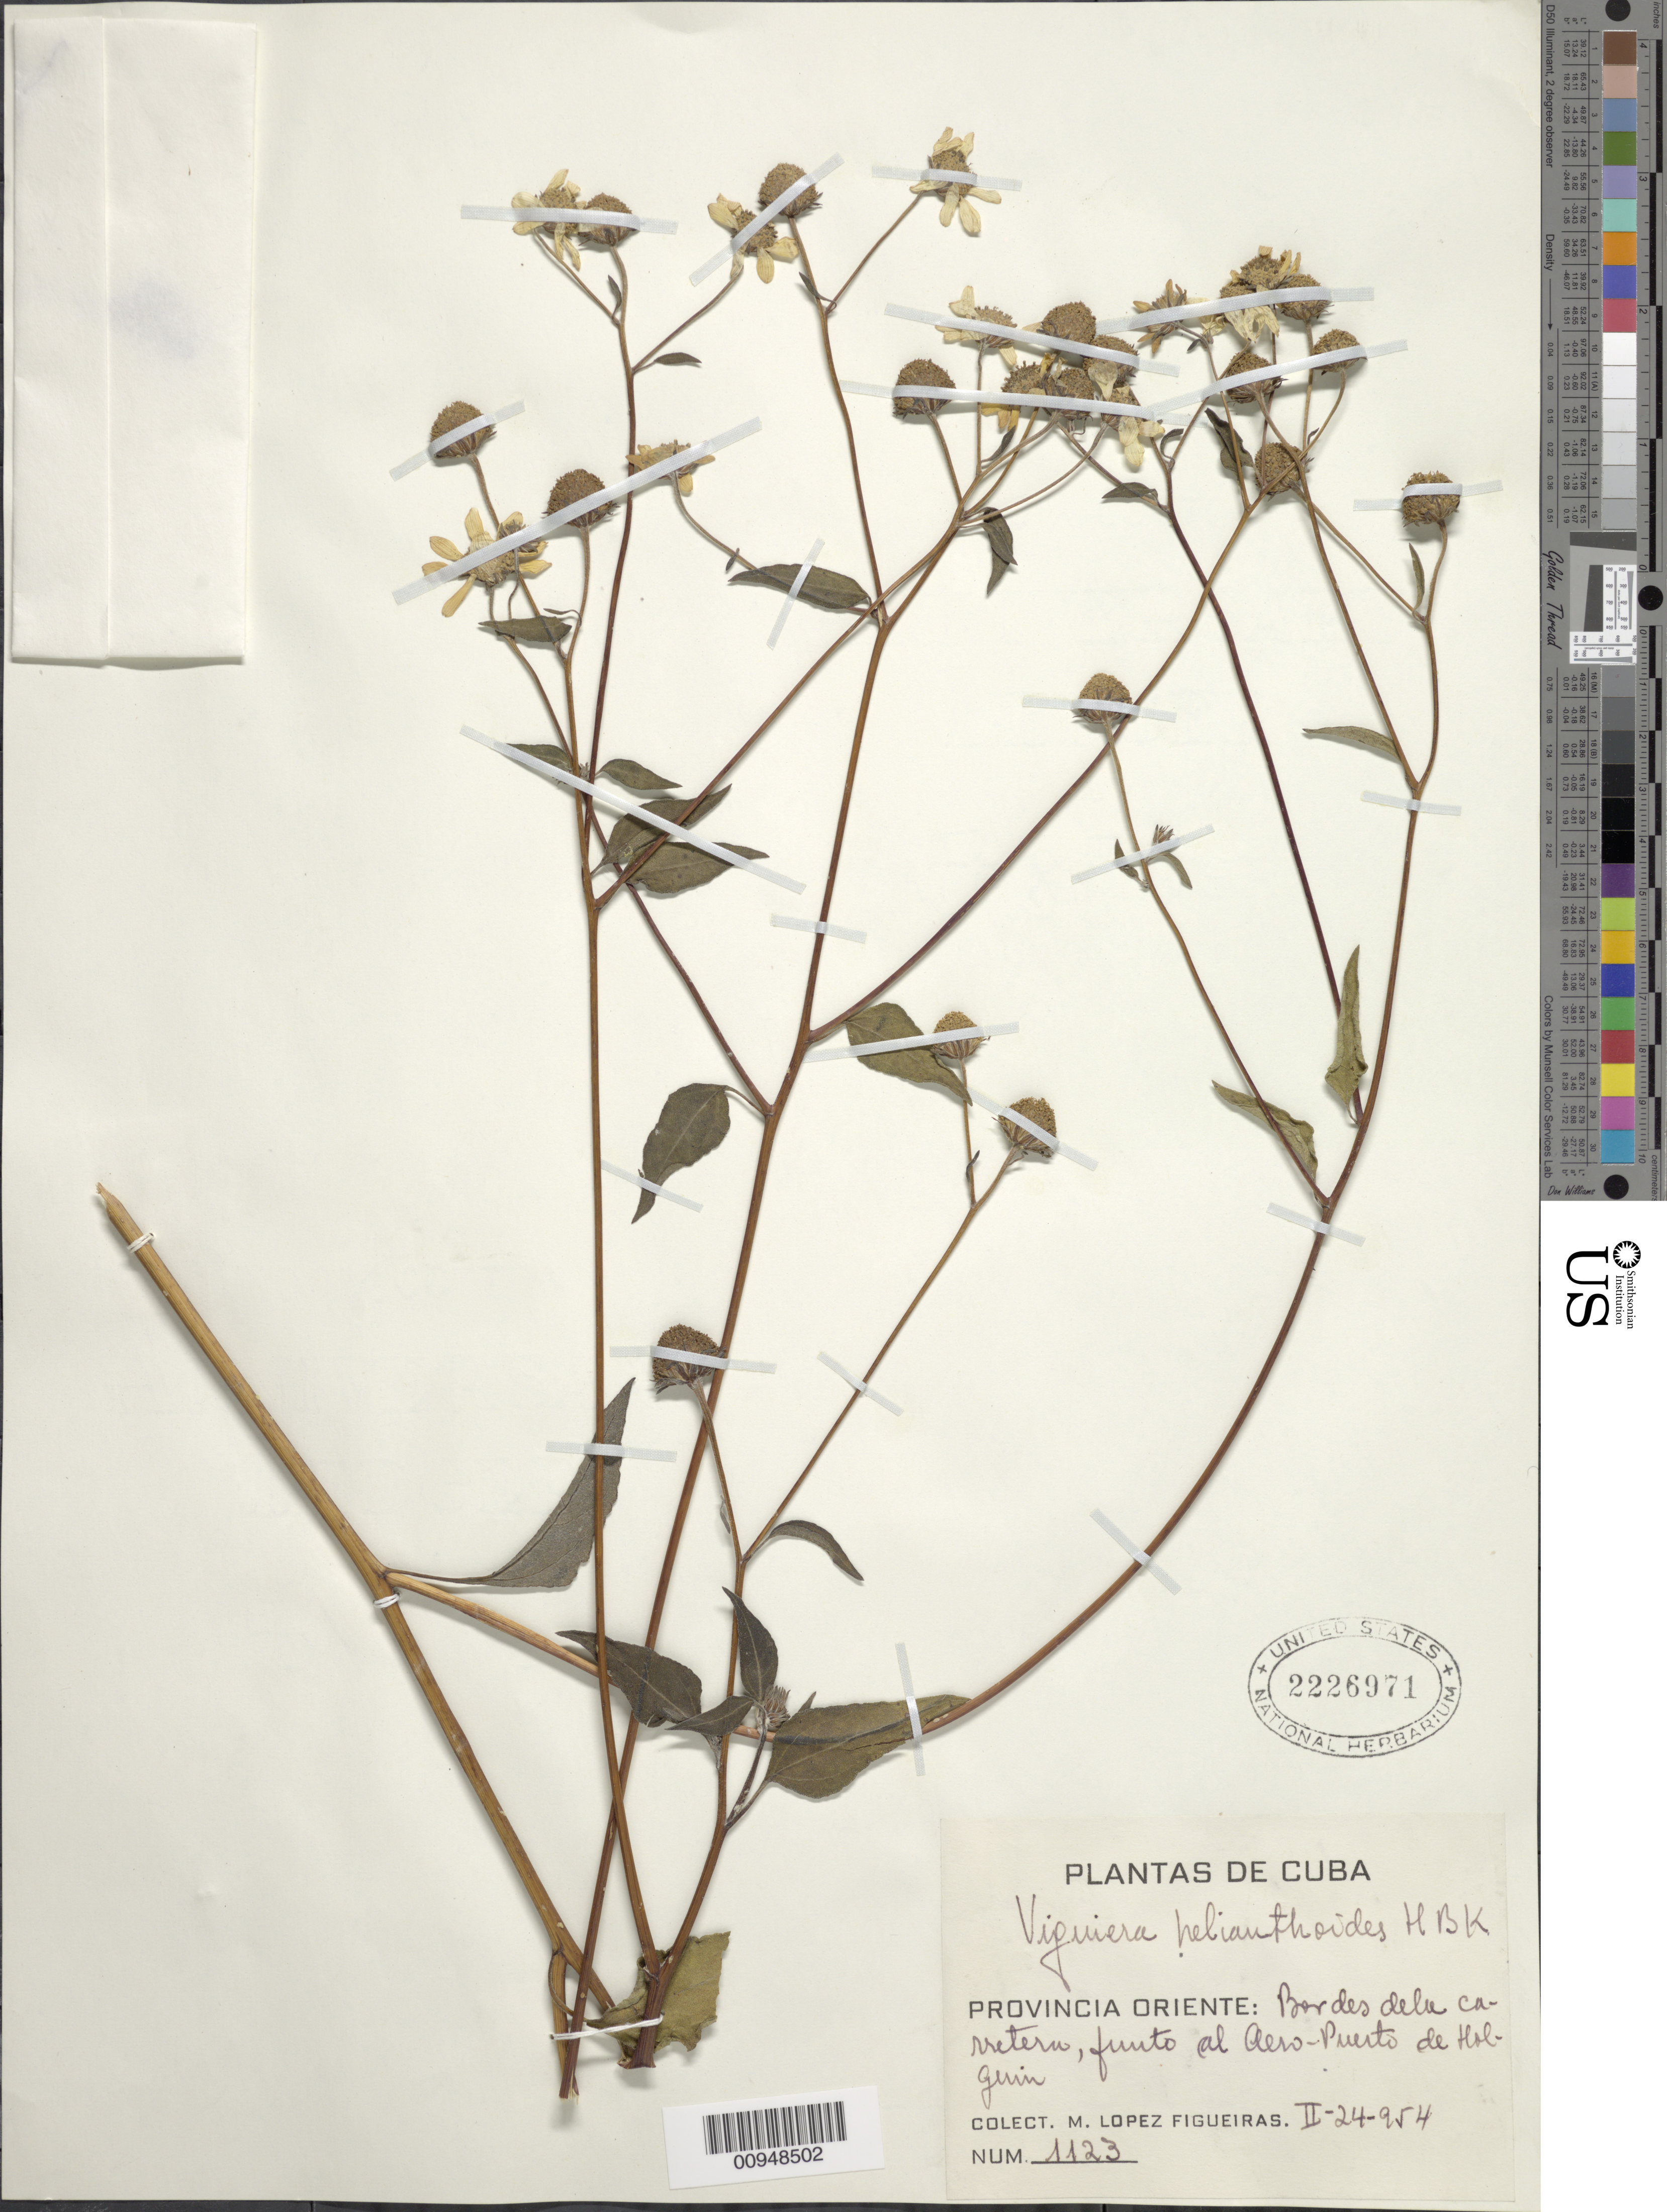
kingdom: Plantae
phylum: Tracheophyta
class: Magnoliopsida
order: Asterales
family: Asteraceae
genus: Viguiera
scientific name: Viguiera dentata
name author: (Cav.) Spreng.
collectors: M. López Figueiras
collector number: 1123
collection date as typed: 24 Feb 1954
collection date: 1954-02-24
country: Cuba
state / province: Holguín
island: Cuba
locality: Bordes de la carretera, fuente al Aeropuerto de Holguin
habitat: Bordes de la carretera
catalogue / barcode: US 2226971